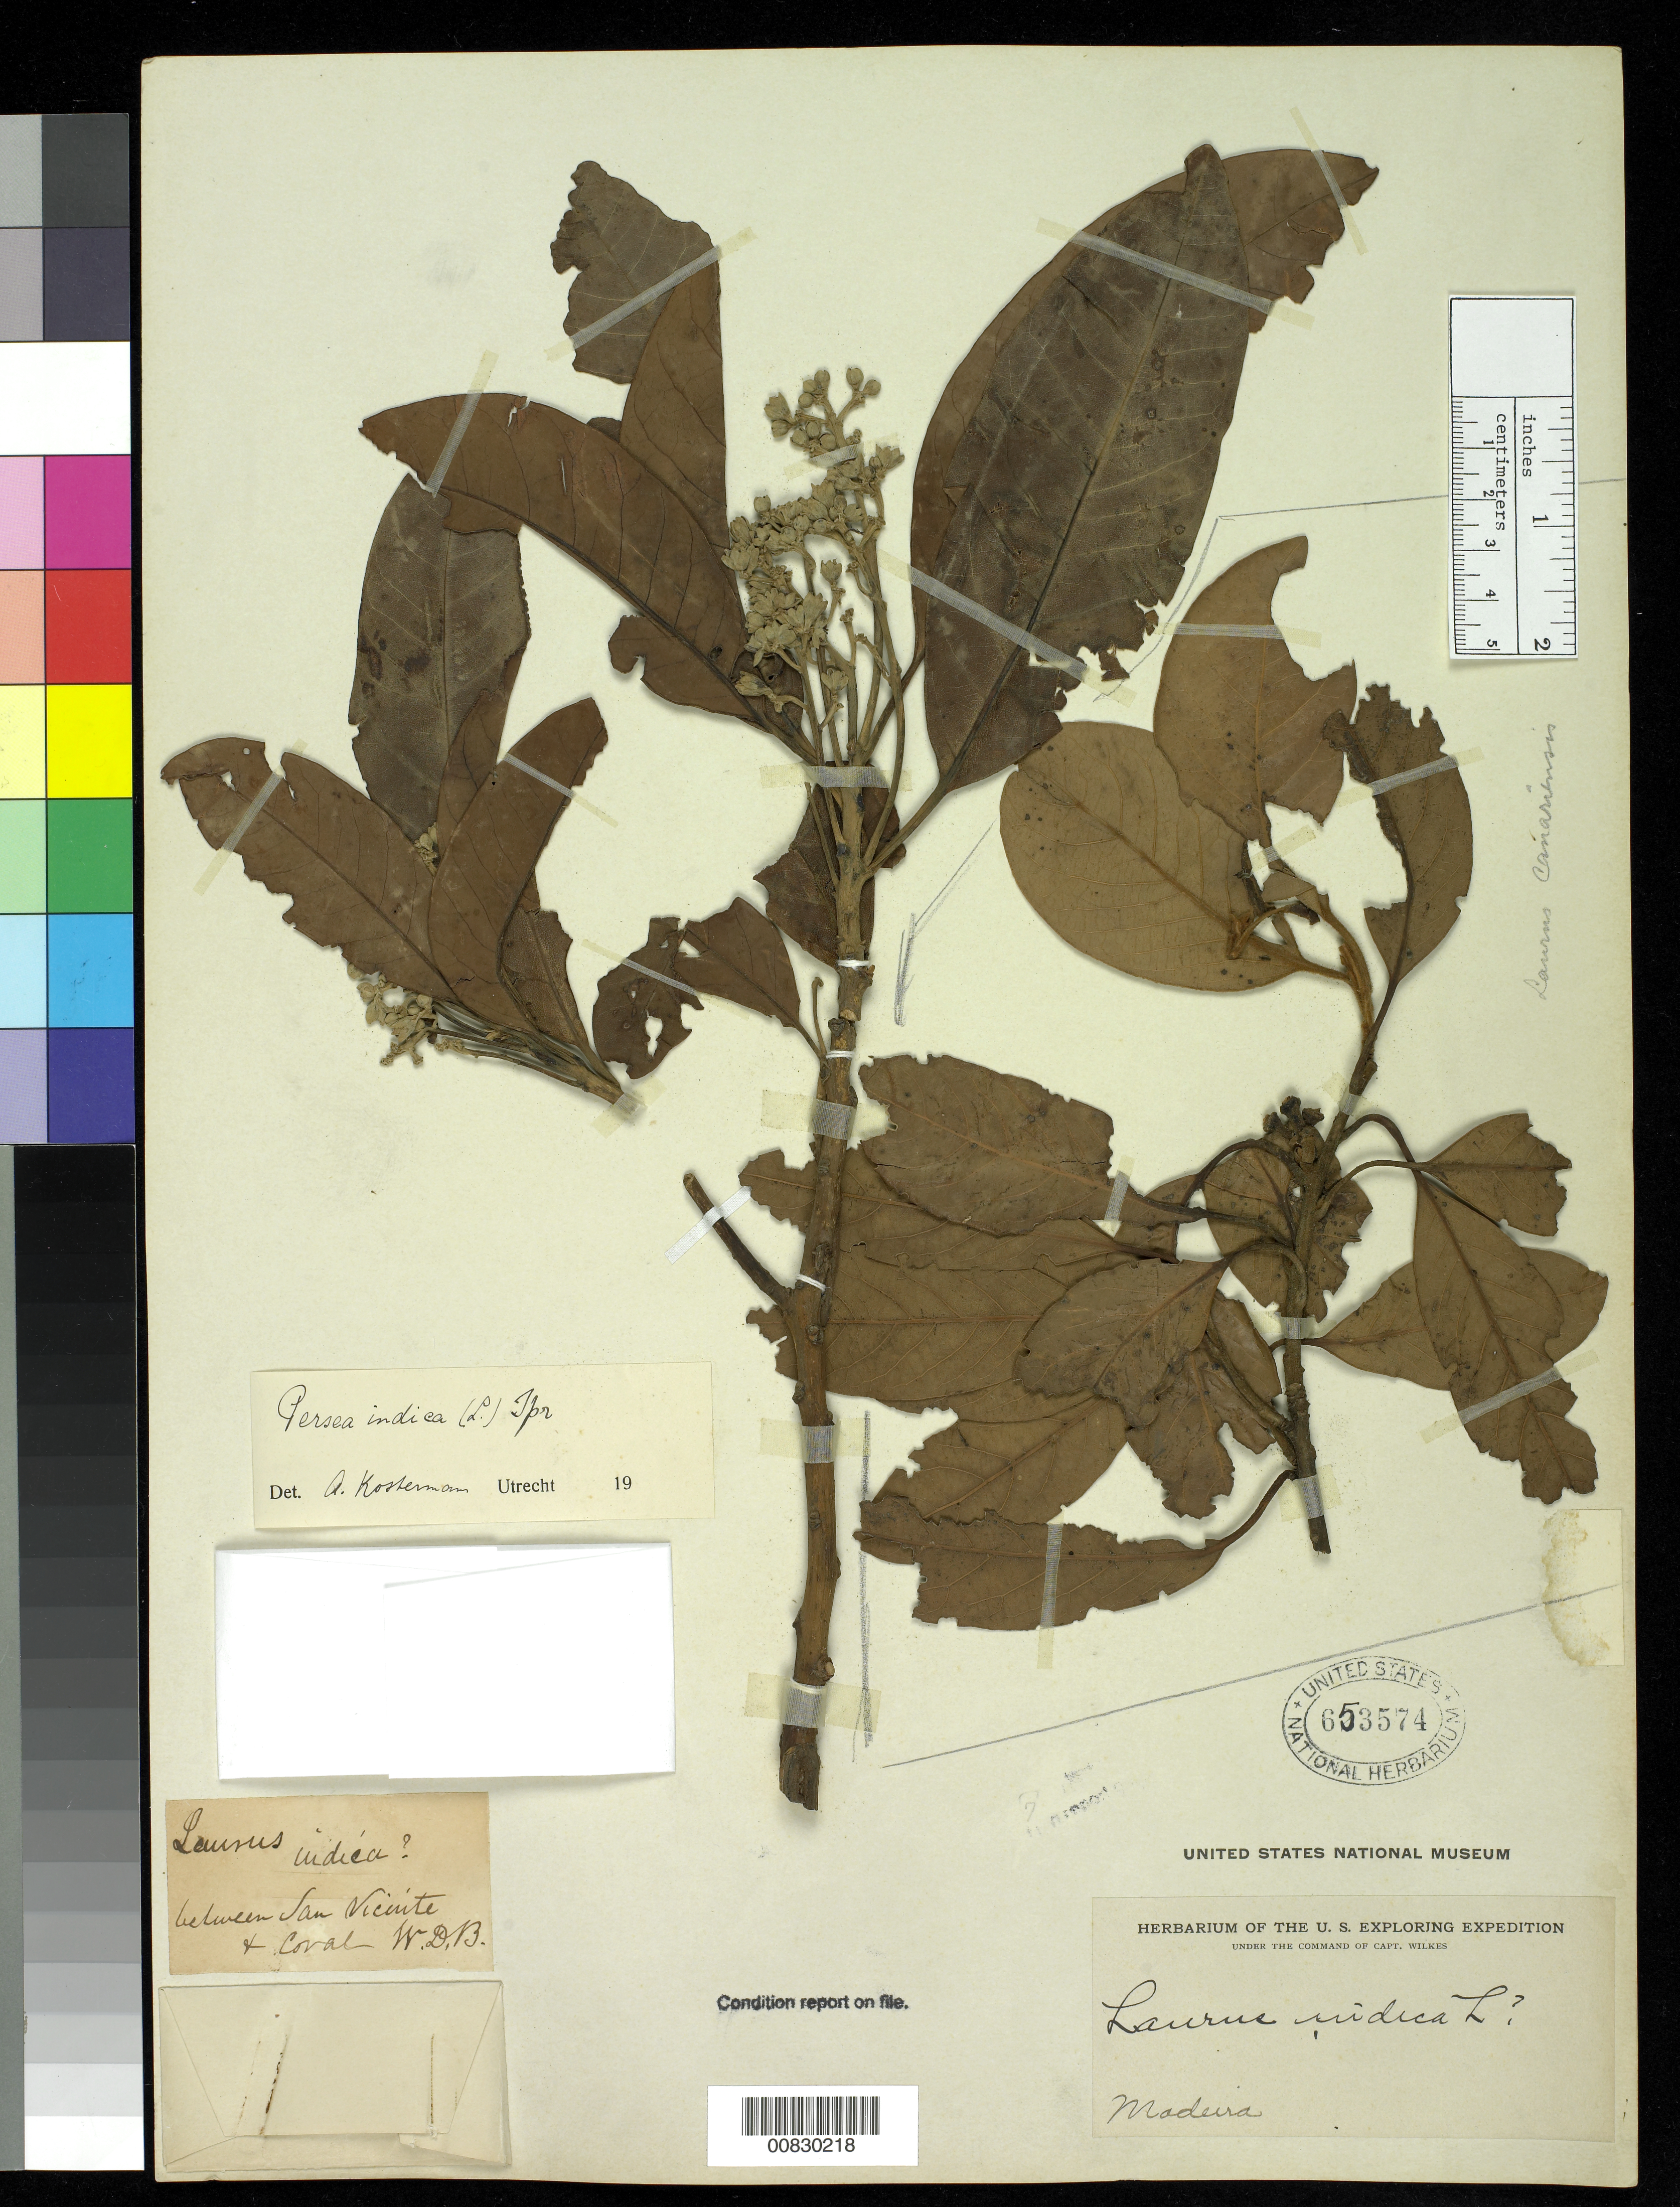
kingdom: Plantae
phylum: Tracheophyta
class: Magnoliopsida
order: Laurales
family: Lauraceae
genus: Persea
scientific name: Persea indica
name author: Spreng.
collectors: Wilkes Explor. Exped.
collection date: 1838/1842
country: Portugal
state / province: Madeira (Aut. Reg.)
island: Madeira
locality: Funchal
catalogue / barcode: US 653574